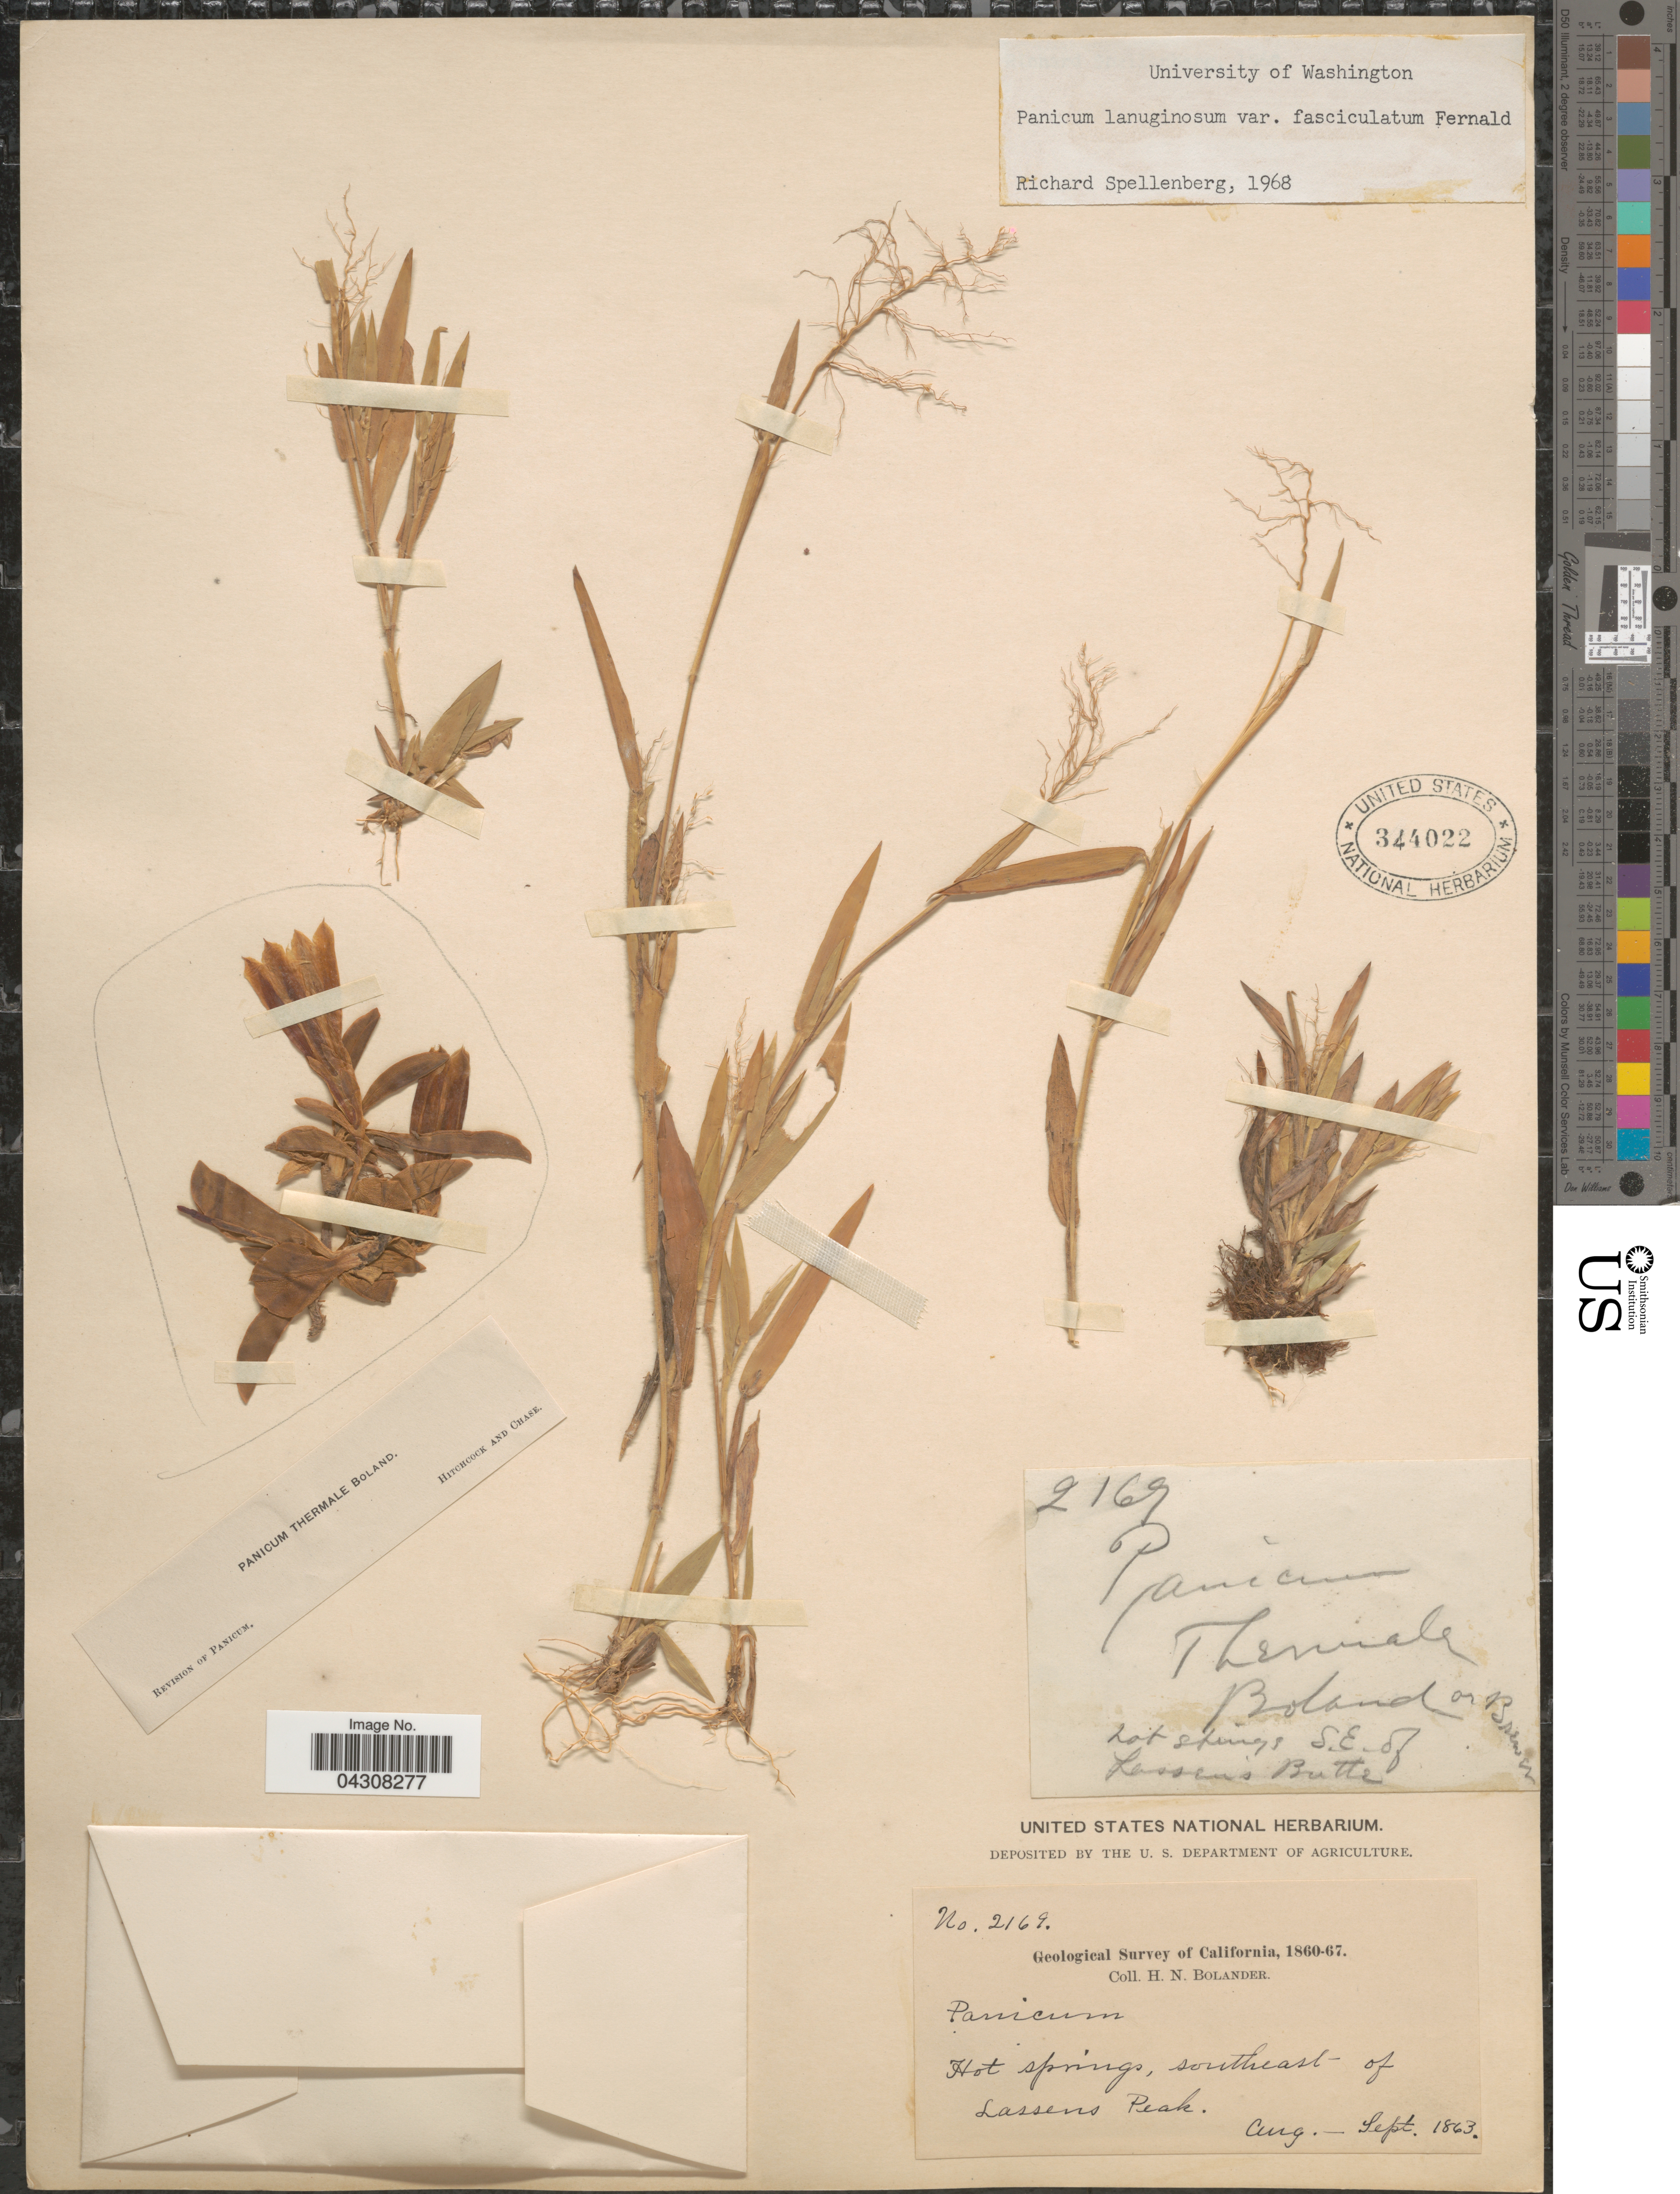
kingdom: Plantae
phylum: Tracheophyta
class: Liliopsida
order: Poales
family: Poaceae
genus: Dichanthelium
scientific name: Dichanthelium acuminatum var. acuminatum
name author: (Sw.) Gould & C.A. Clark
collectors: H. Bolander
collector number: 2169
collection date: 1863-08/1863-09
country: United States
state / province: California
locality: Hot springs, southeast of Lassens Peak.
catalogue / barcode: US 344022